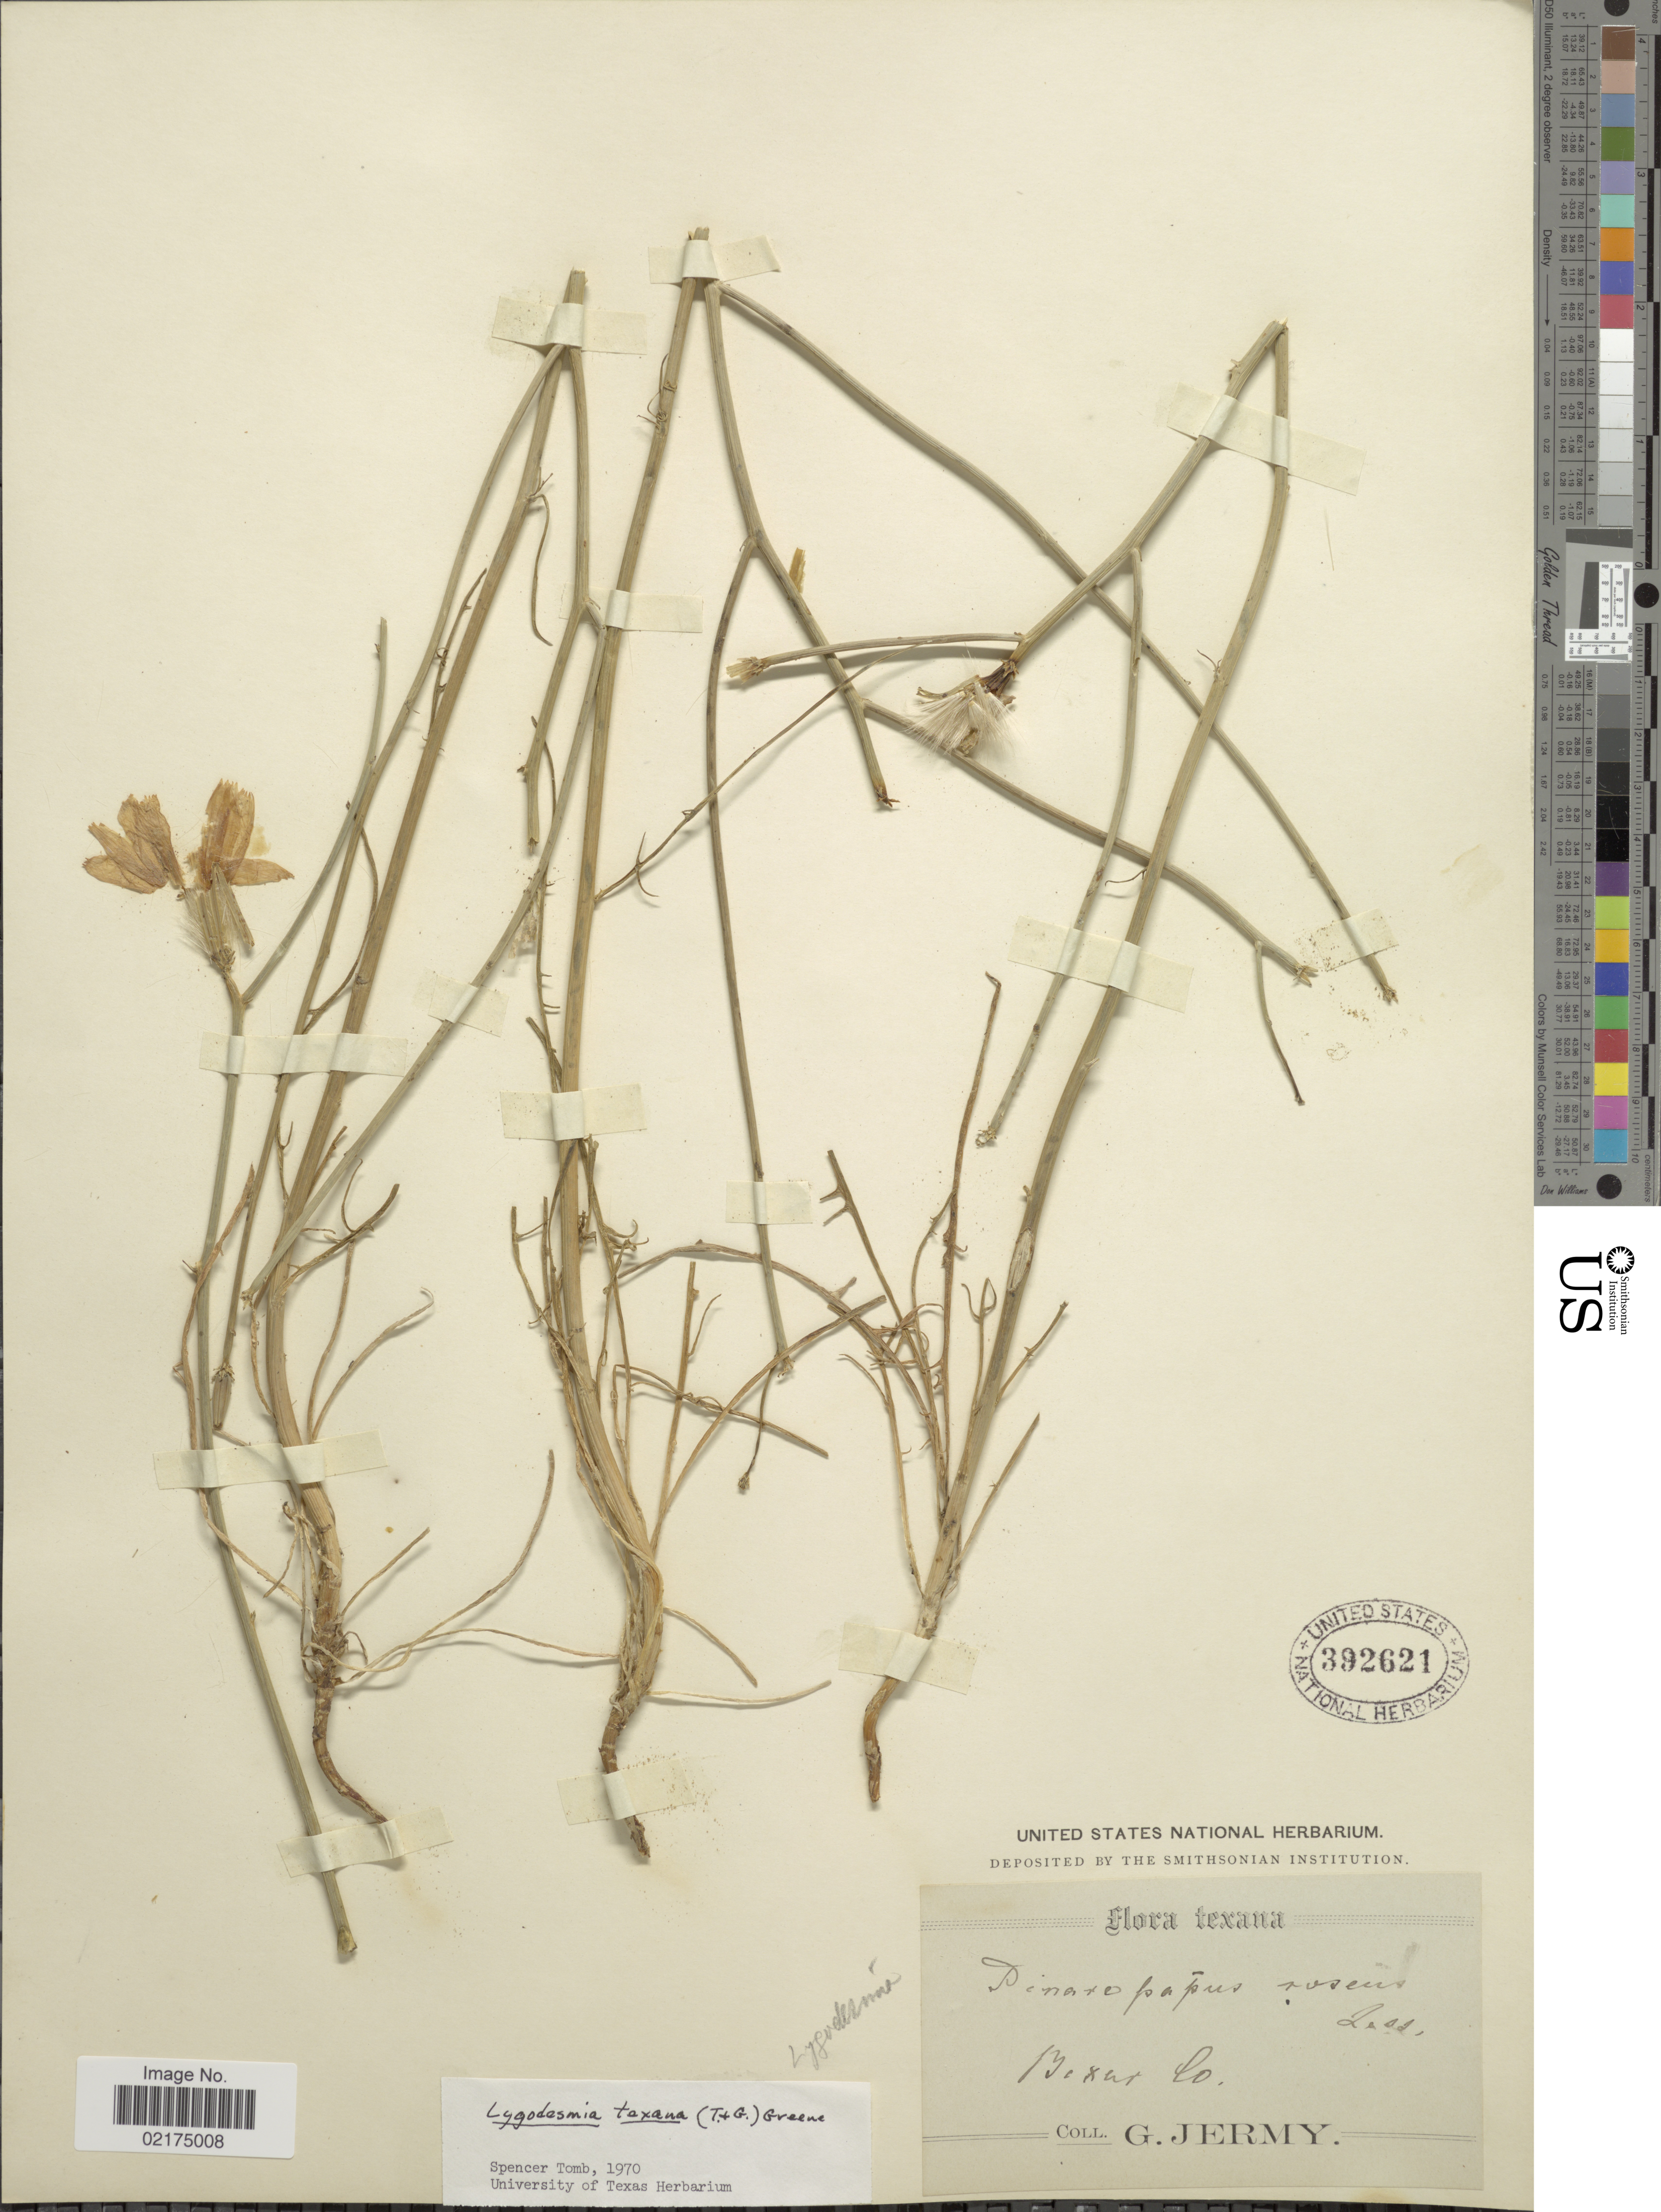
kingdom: Plantae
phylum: Tracheophyta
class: Magnoliopsida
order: Asterales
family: Asteraceae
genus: Lygodesmia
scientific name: Lygodesmia texana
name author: (Torr. & A. Gray) Greene ex Small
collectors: G. Jermy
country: United States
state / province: Texas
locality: Bexar Co.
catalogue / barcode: US 392621